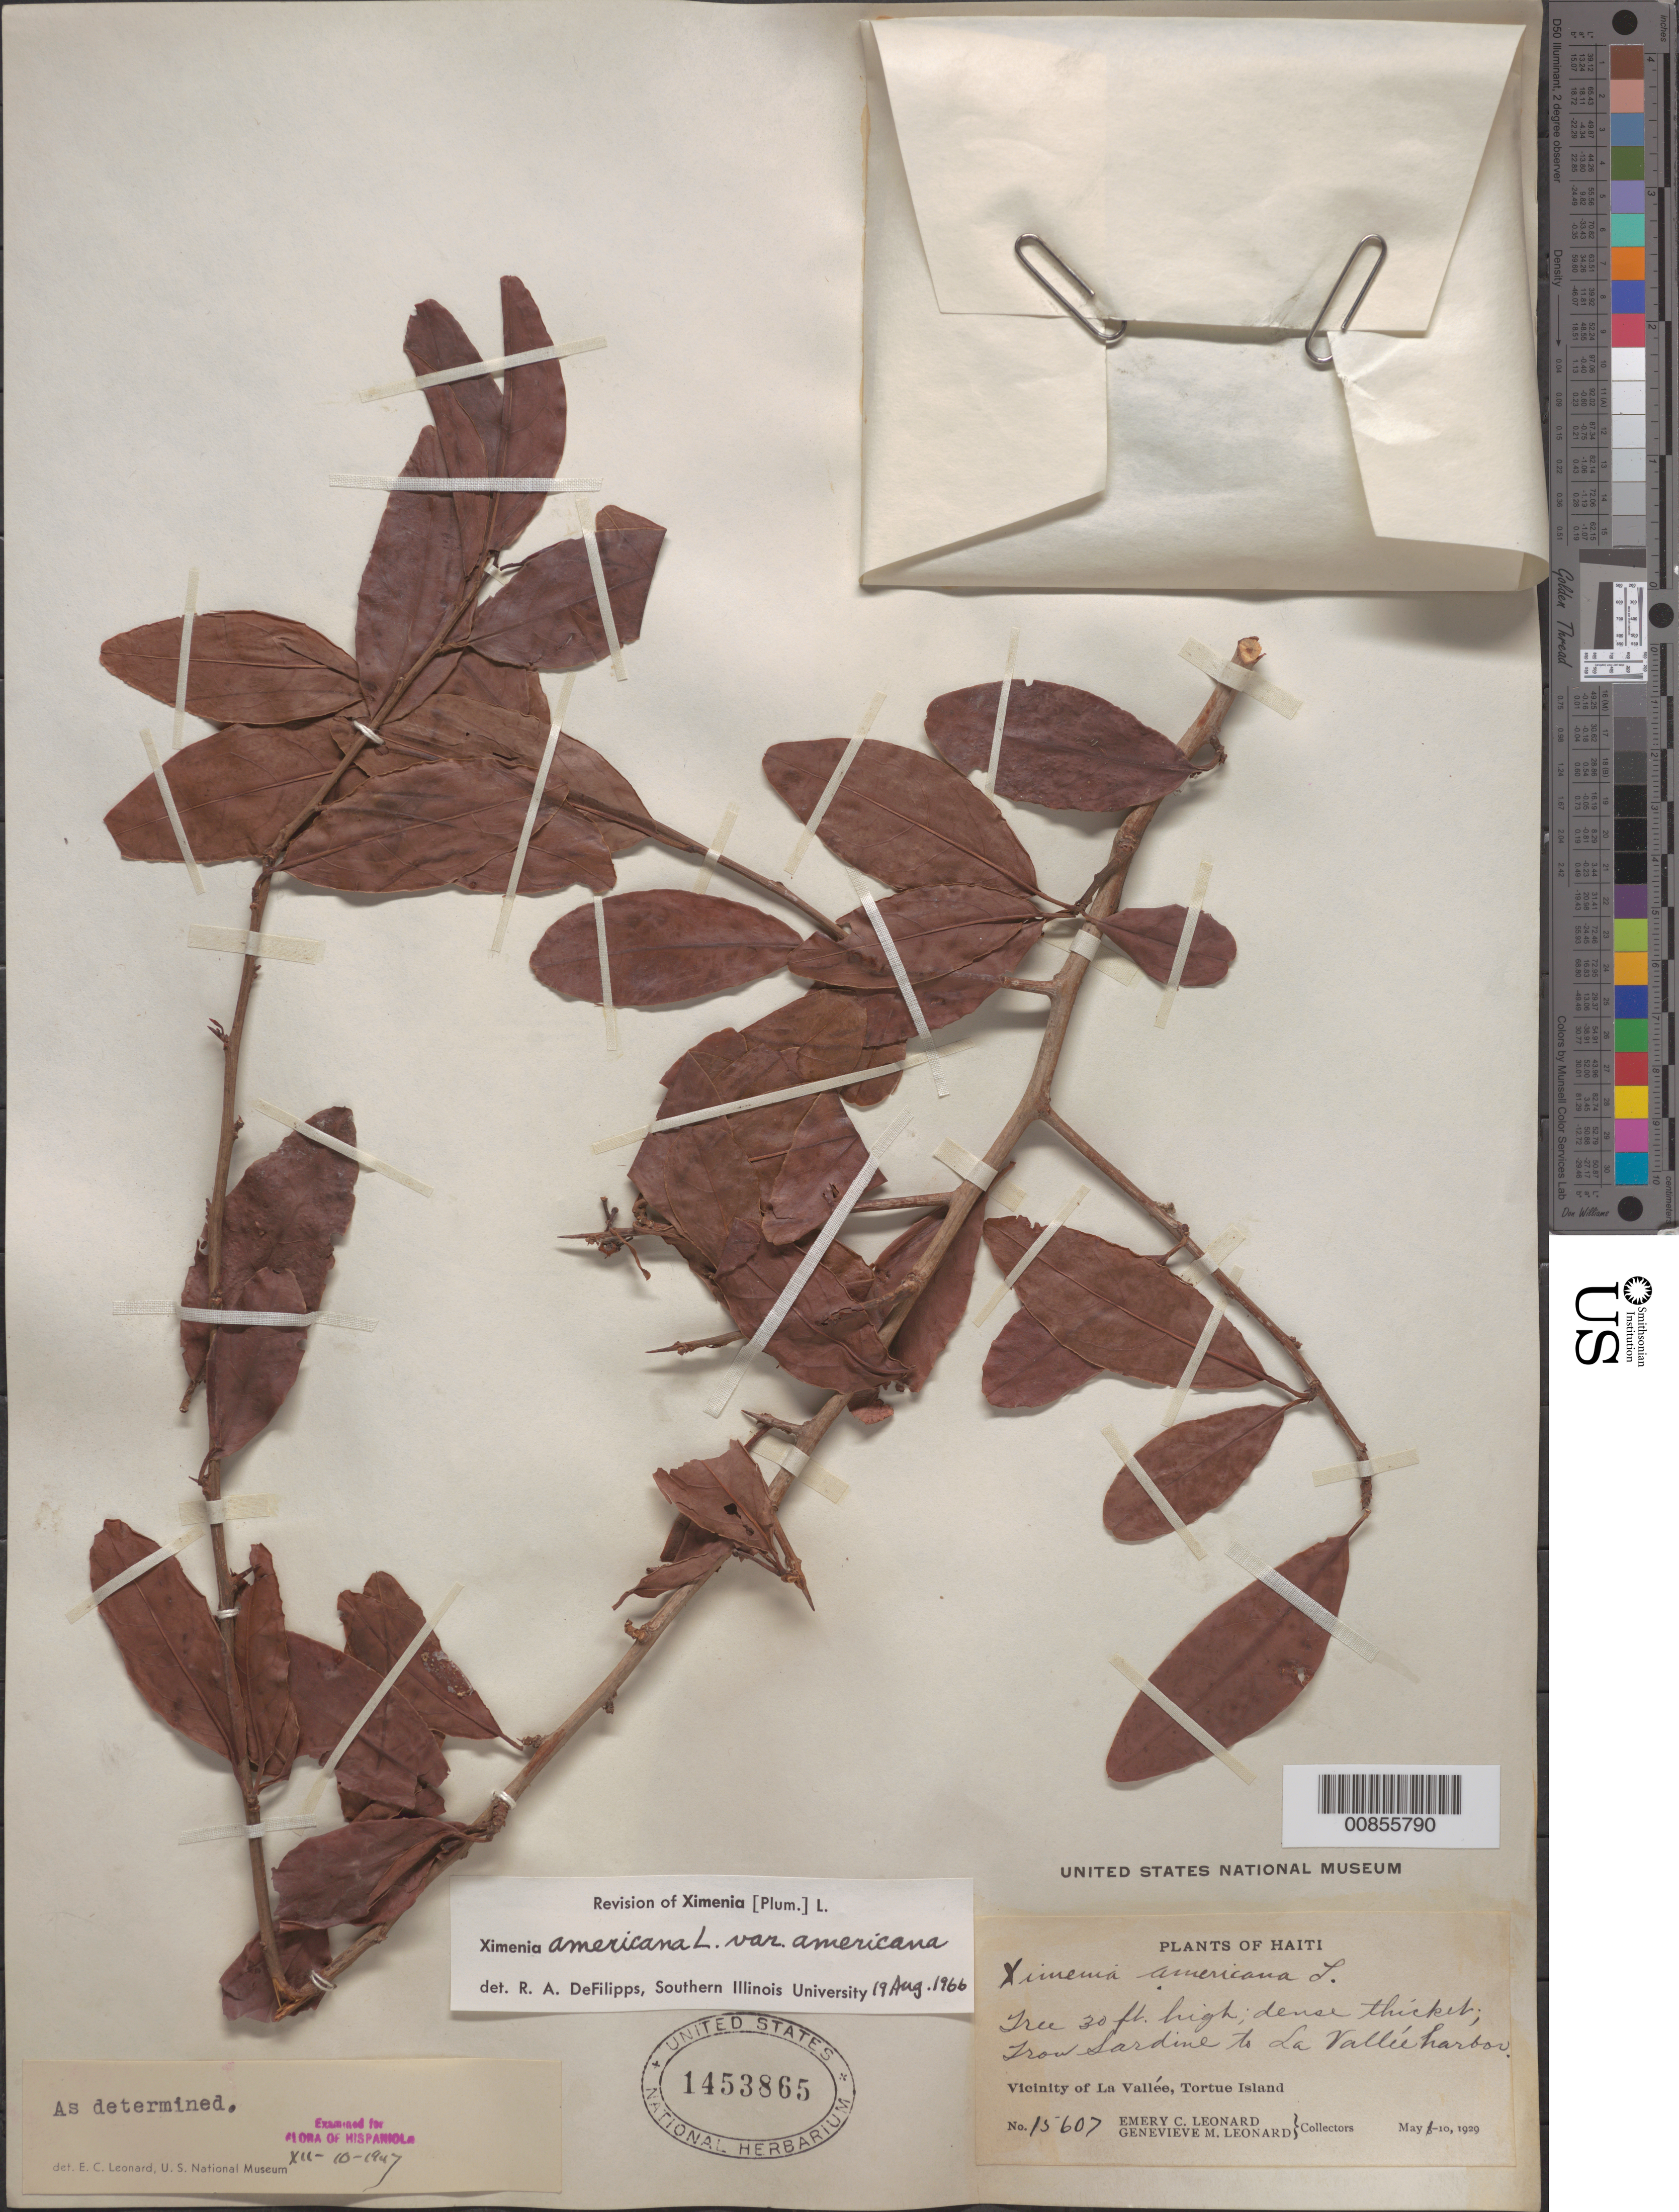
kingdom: Plantae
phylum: Tracheophyta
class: Magnoliopsida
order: Santalales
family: Ximeniaceae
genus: Ximenia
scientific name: Ximenia americana var. americana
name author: L.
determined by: DeFilipps, R. A.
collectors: E. C. Leonard & G. M. Leonard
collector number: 15607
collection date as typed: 10 May 1929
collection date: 1929-05-10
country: Haiti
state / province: Nord-Óuest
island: Île de la Tortue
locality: Trou Sardine to La Vallée harbor. Vicinity of La Vallée, Tortue Island.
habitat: Dense thicket.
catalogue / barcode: US 1453865